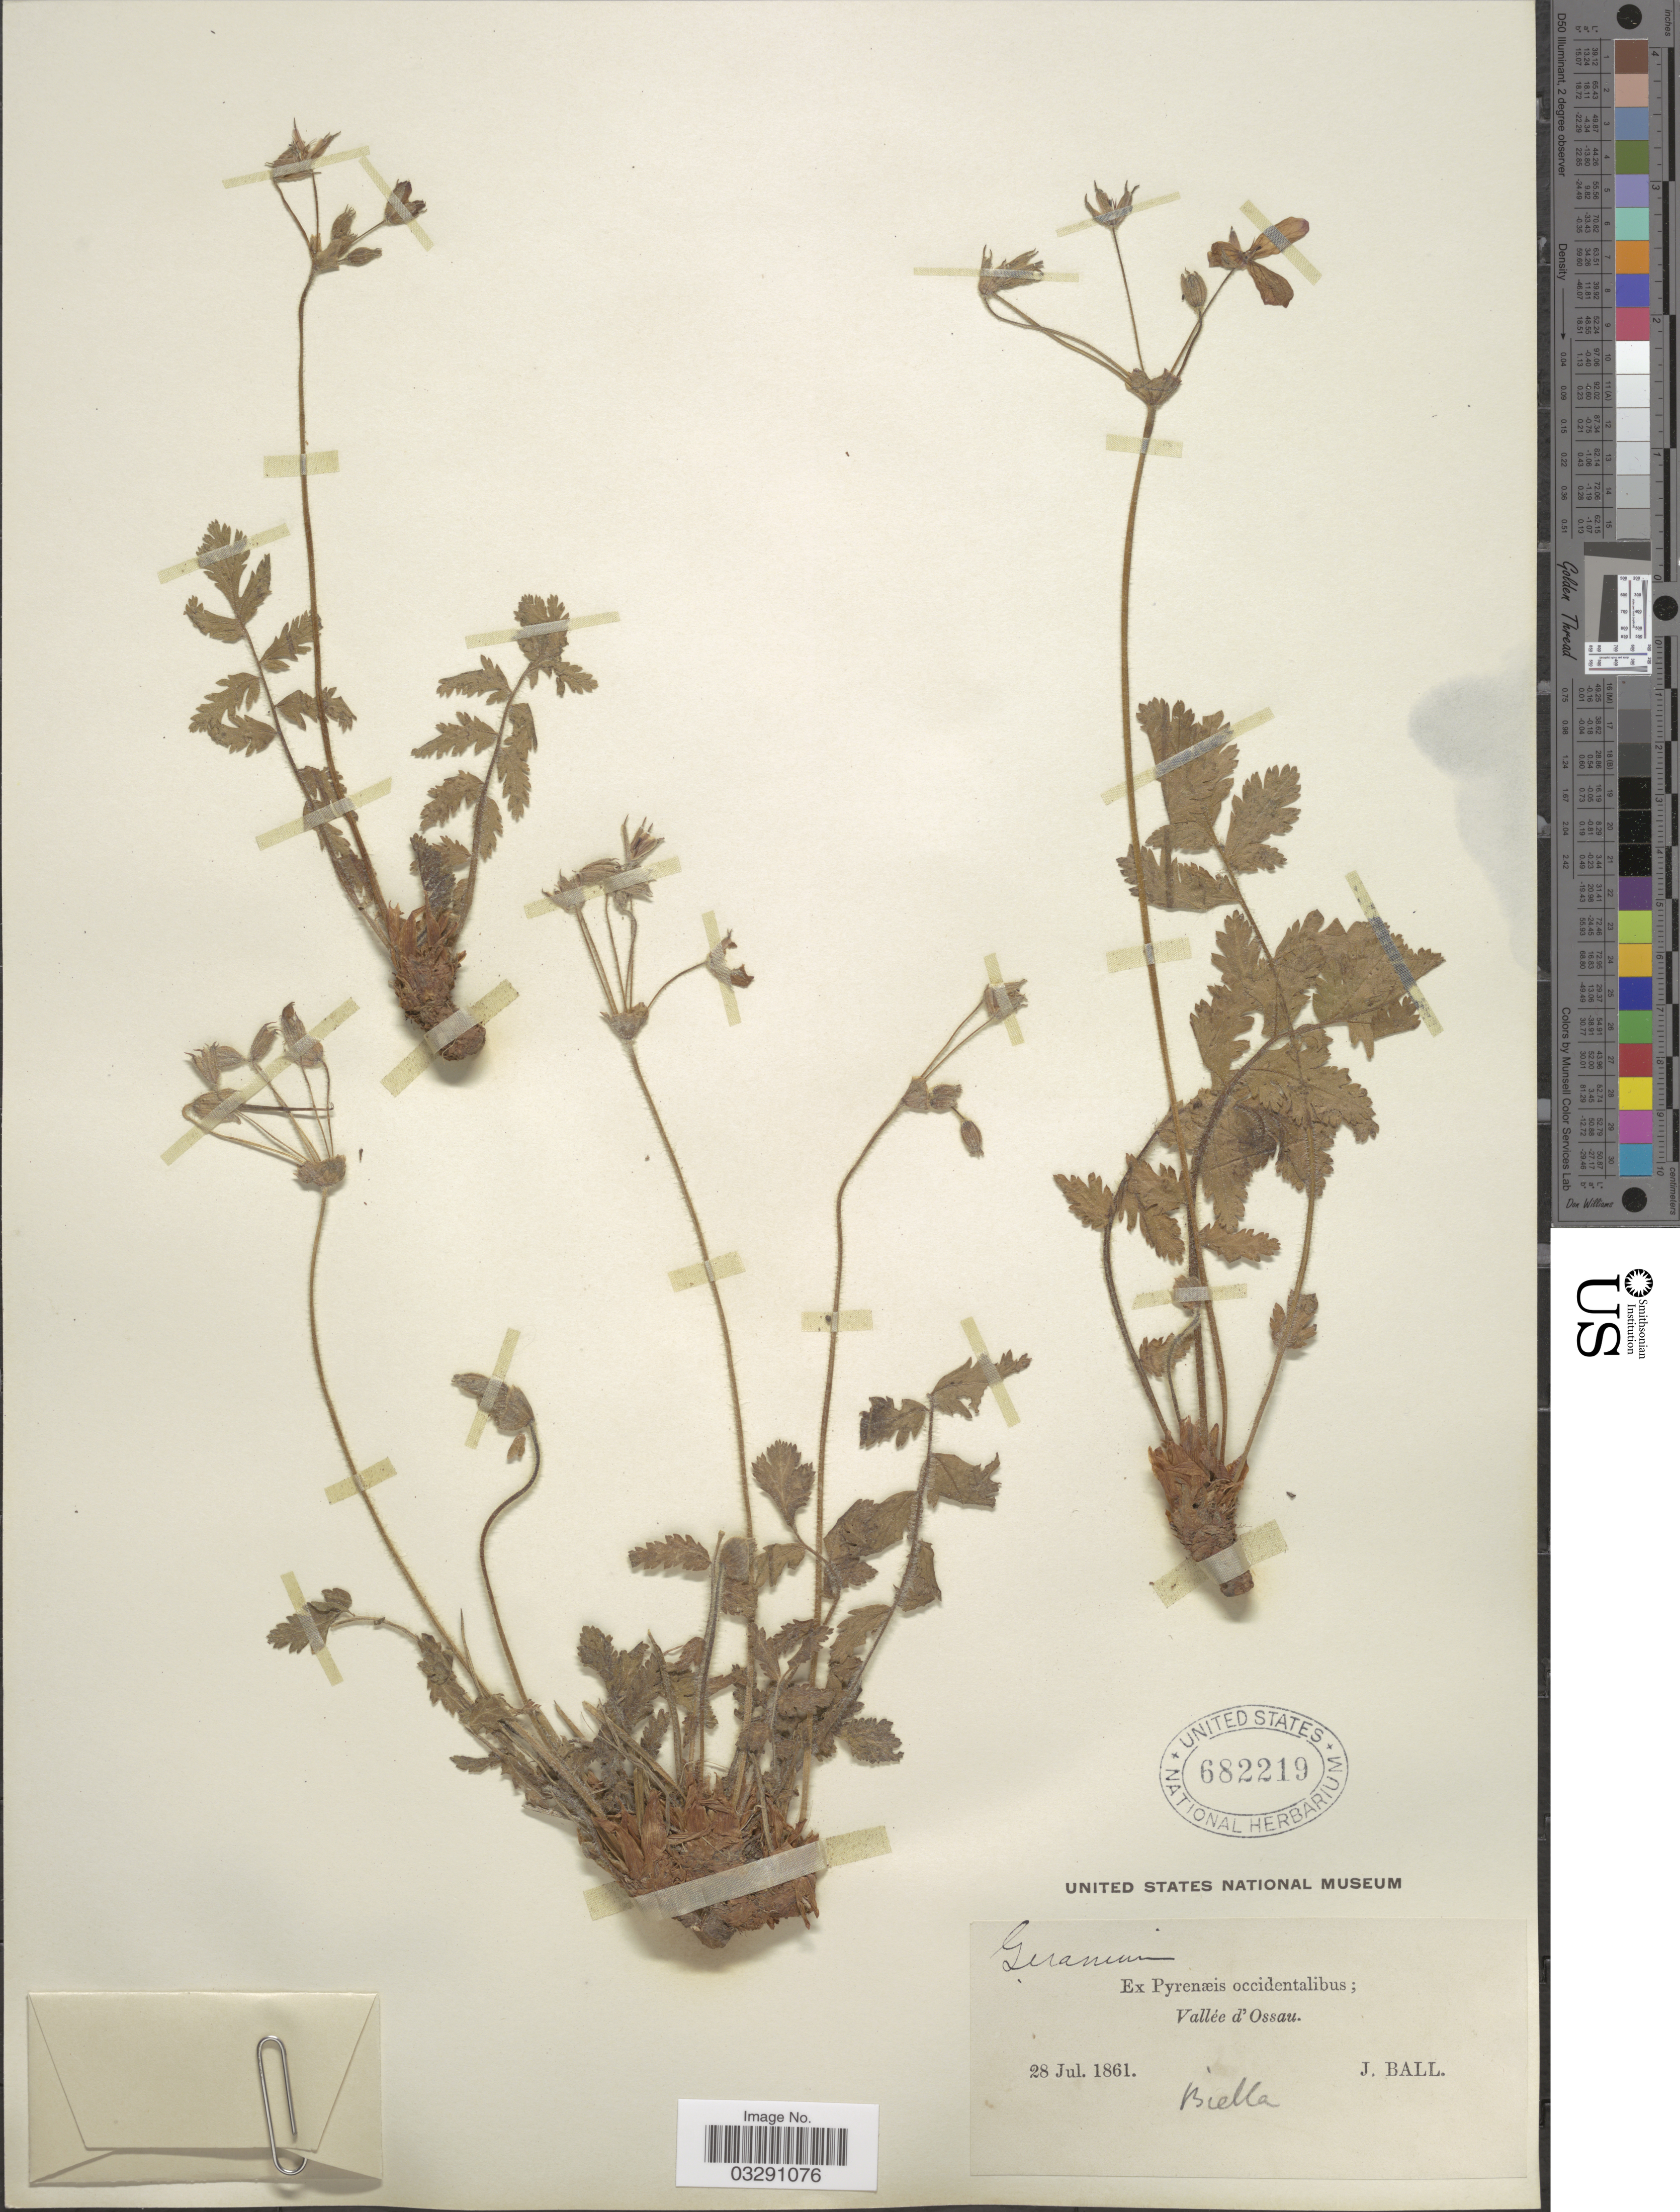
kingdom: Plantae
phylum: Tracheophyta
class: Magnoliopsida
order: Geraniales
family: Geraniaceae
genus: Geranium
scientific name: Geranium sp.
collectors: J. Ball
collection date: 1861-07-28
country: France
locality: Ex Pyrenæis occidentalibus; Vallée d'Ossau.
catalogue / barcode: US 682219